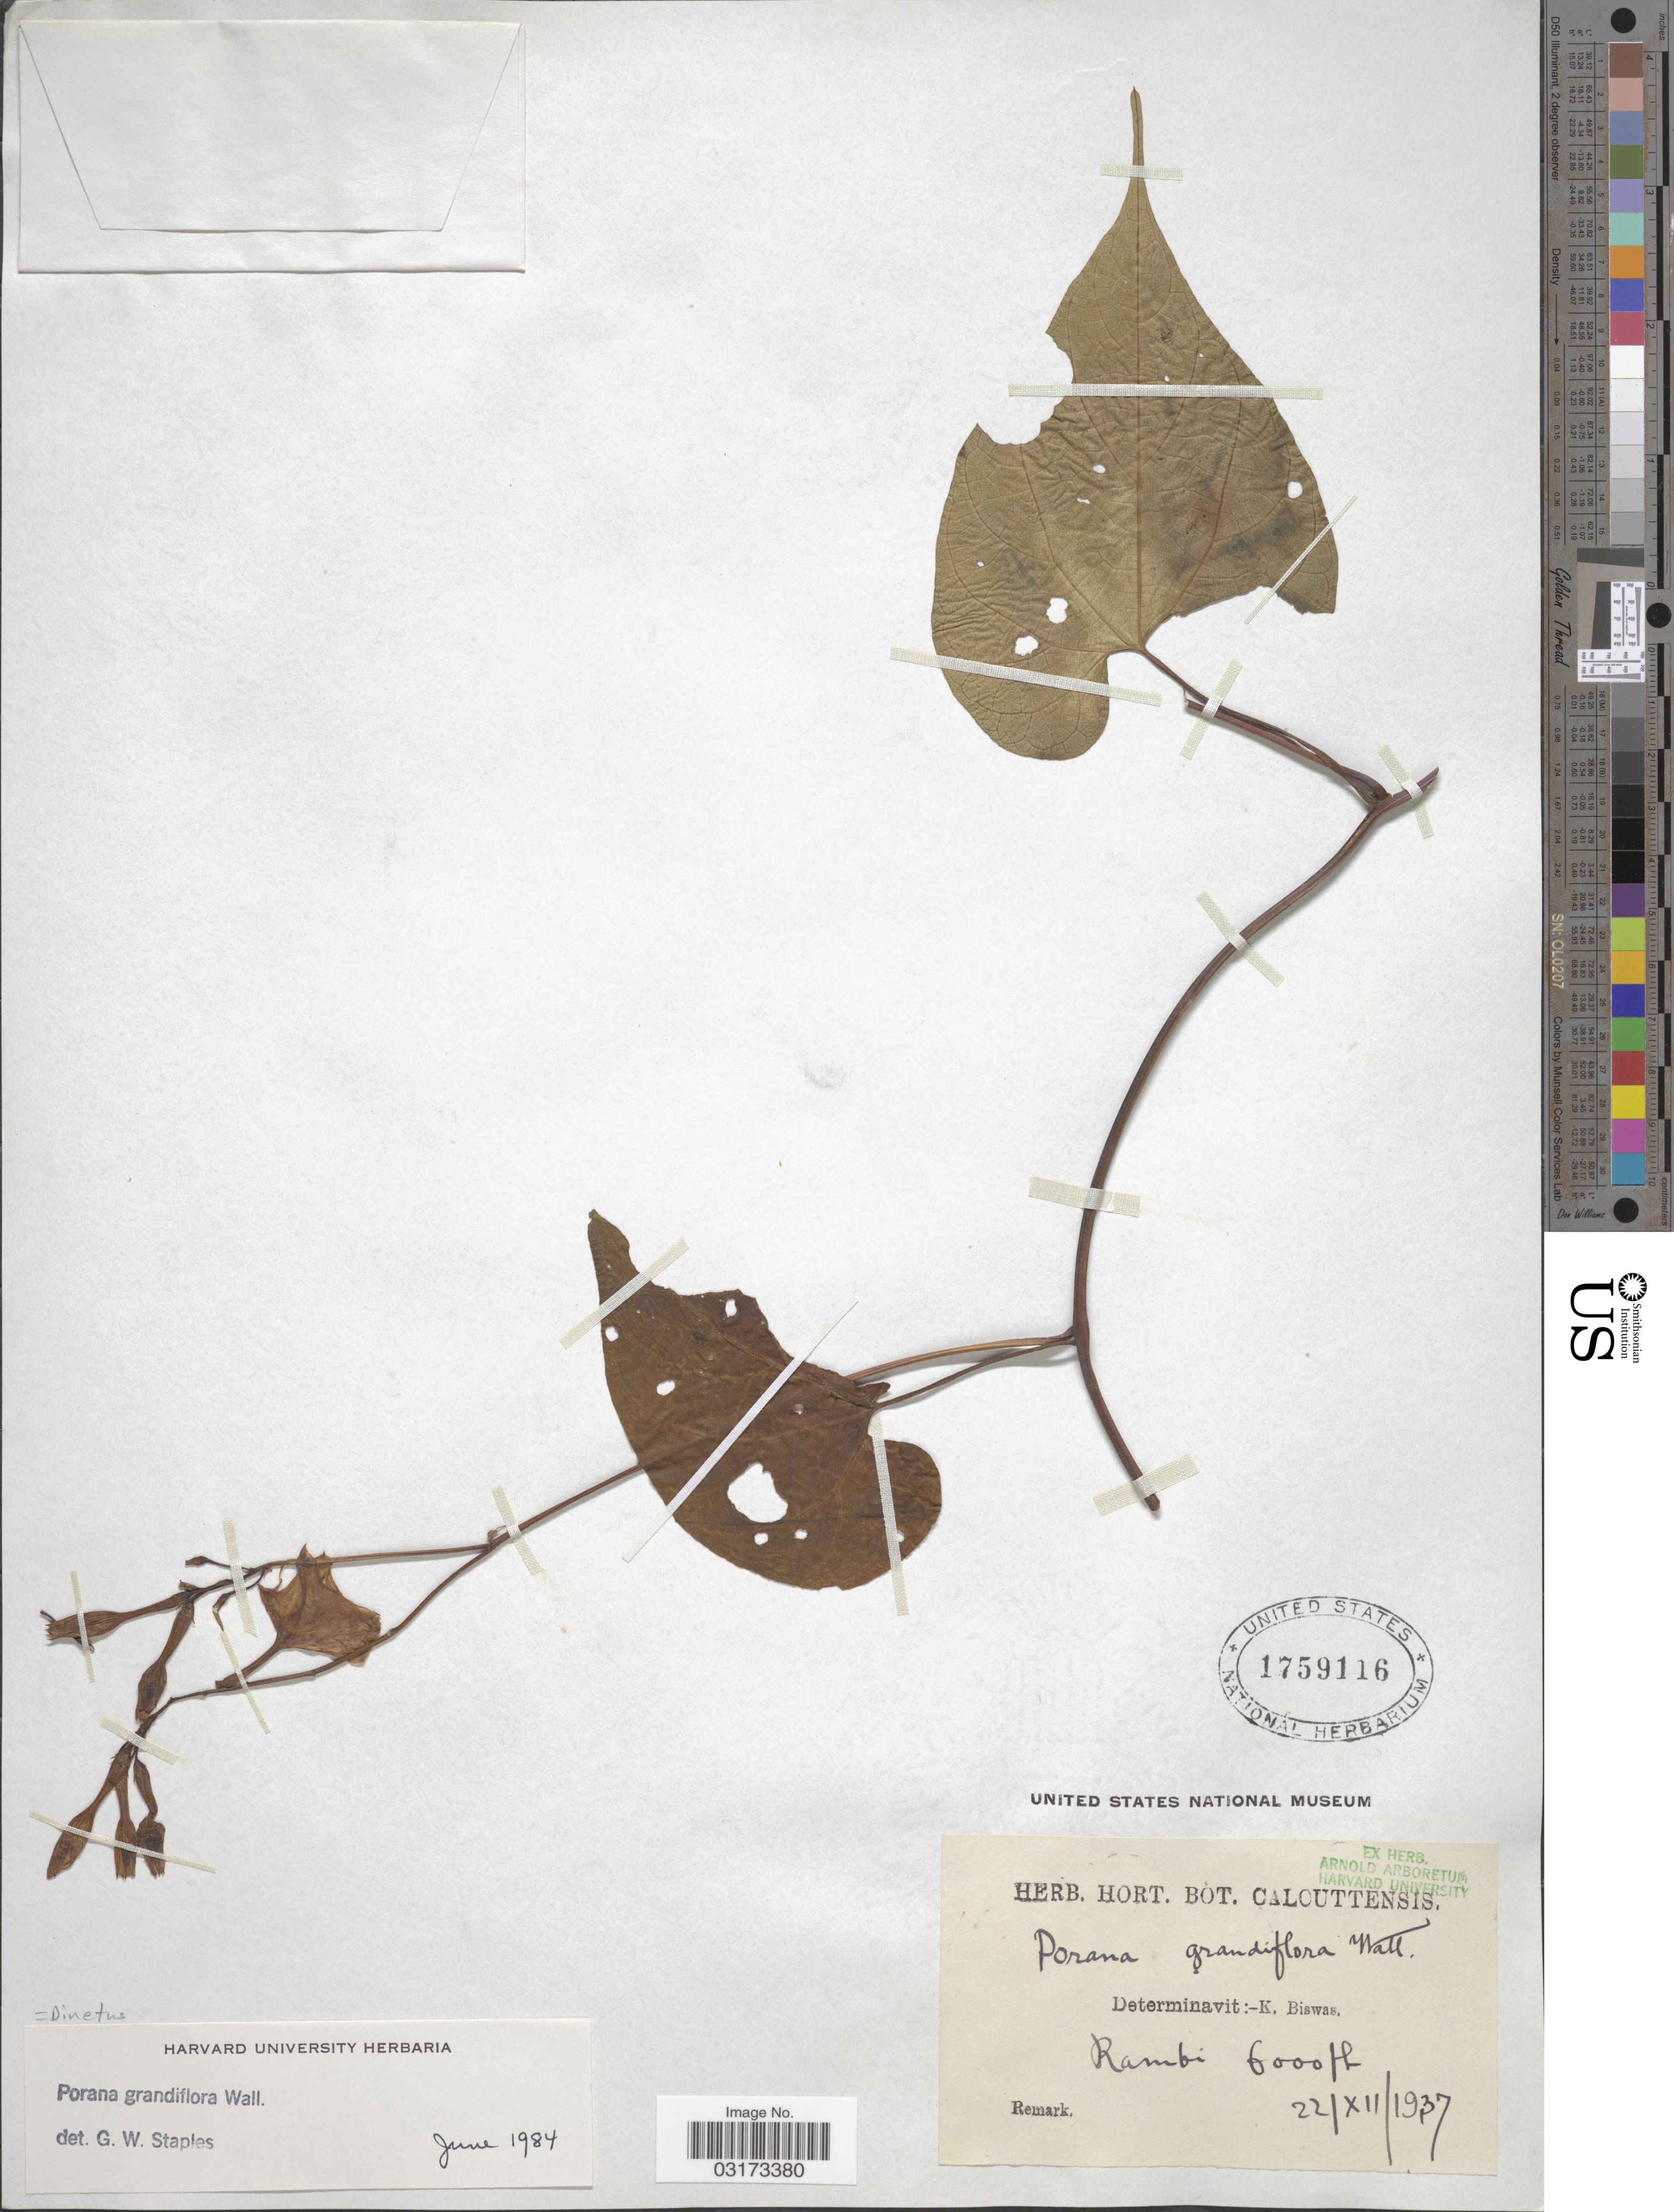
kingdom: Plantae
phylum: Tracheophyta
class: Magnoliopsida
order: Solanales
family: Convolvulaceae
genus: Dinetus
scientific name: Dinetus grandiflorus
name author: (Wall.) Staples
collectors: ex Herb. Hort. Bot. Calcuttensis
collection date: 1937-12-22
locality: Rambi.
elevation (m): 1829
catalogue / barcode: US 1759116